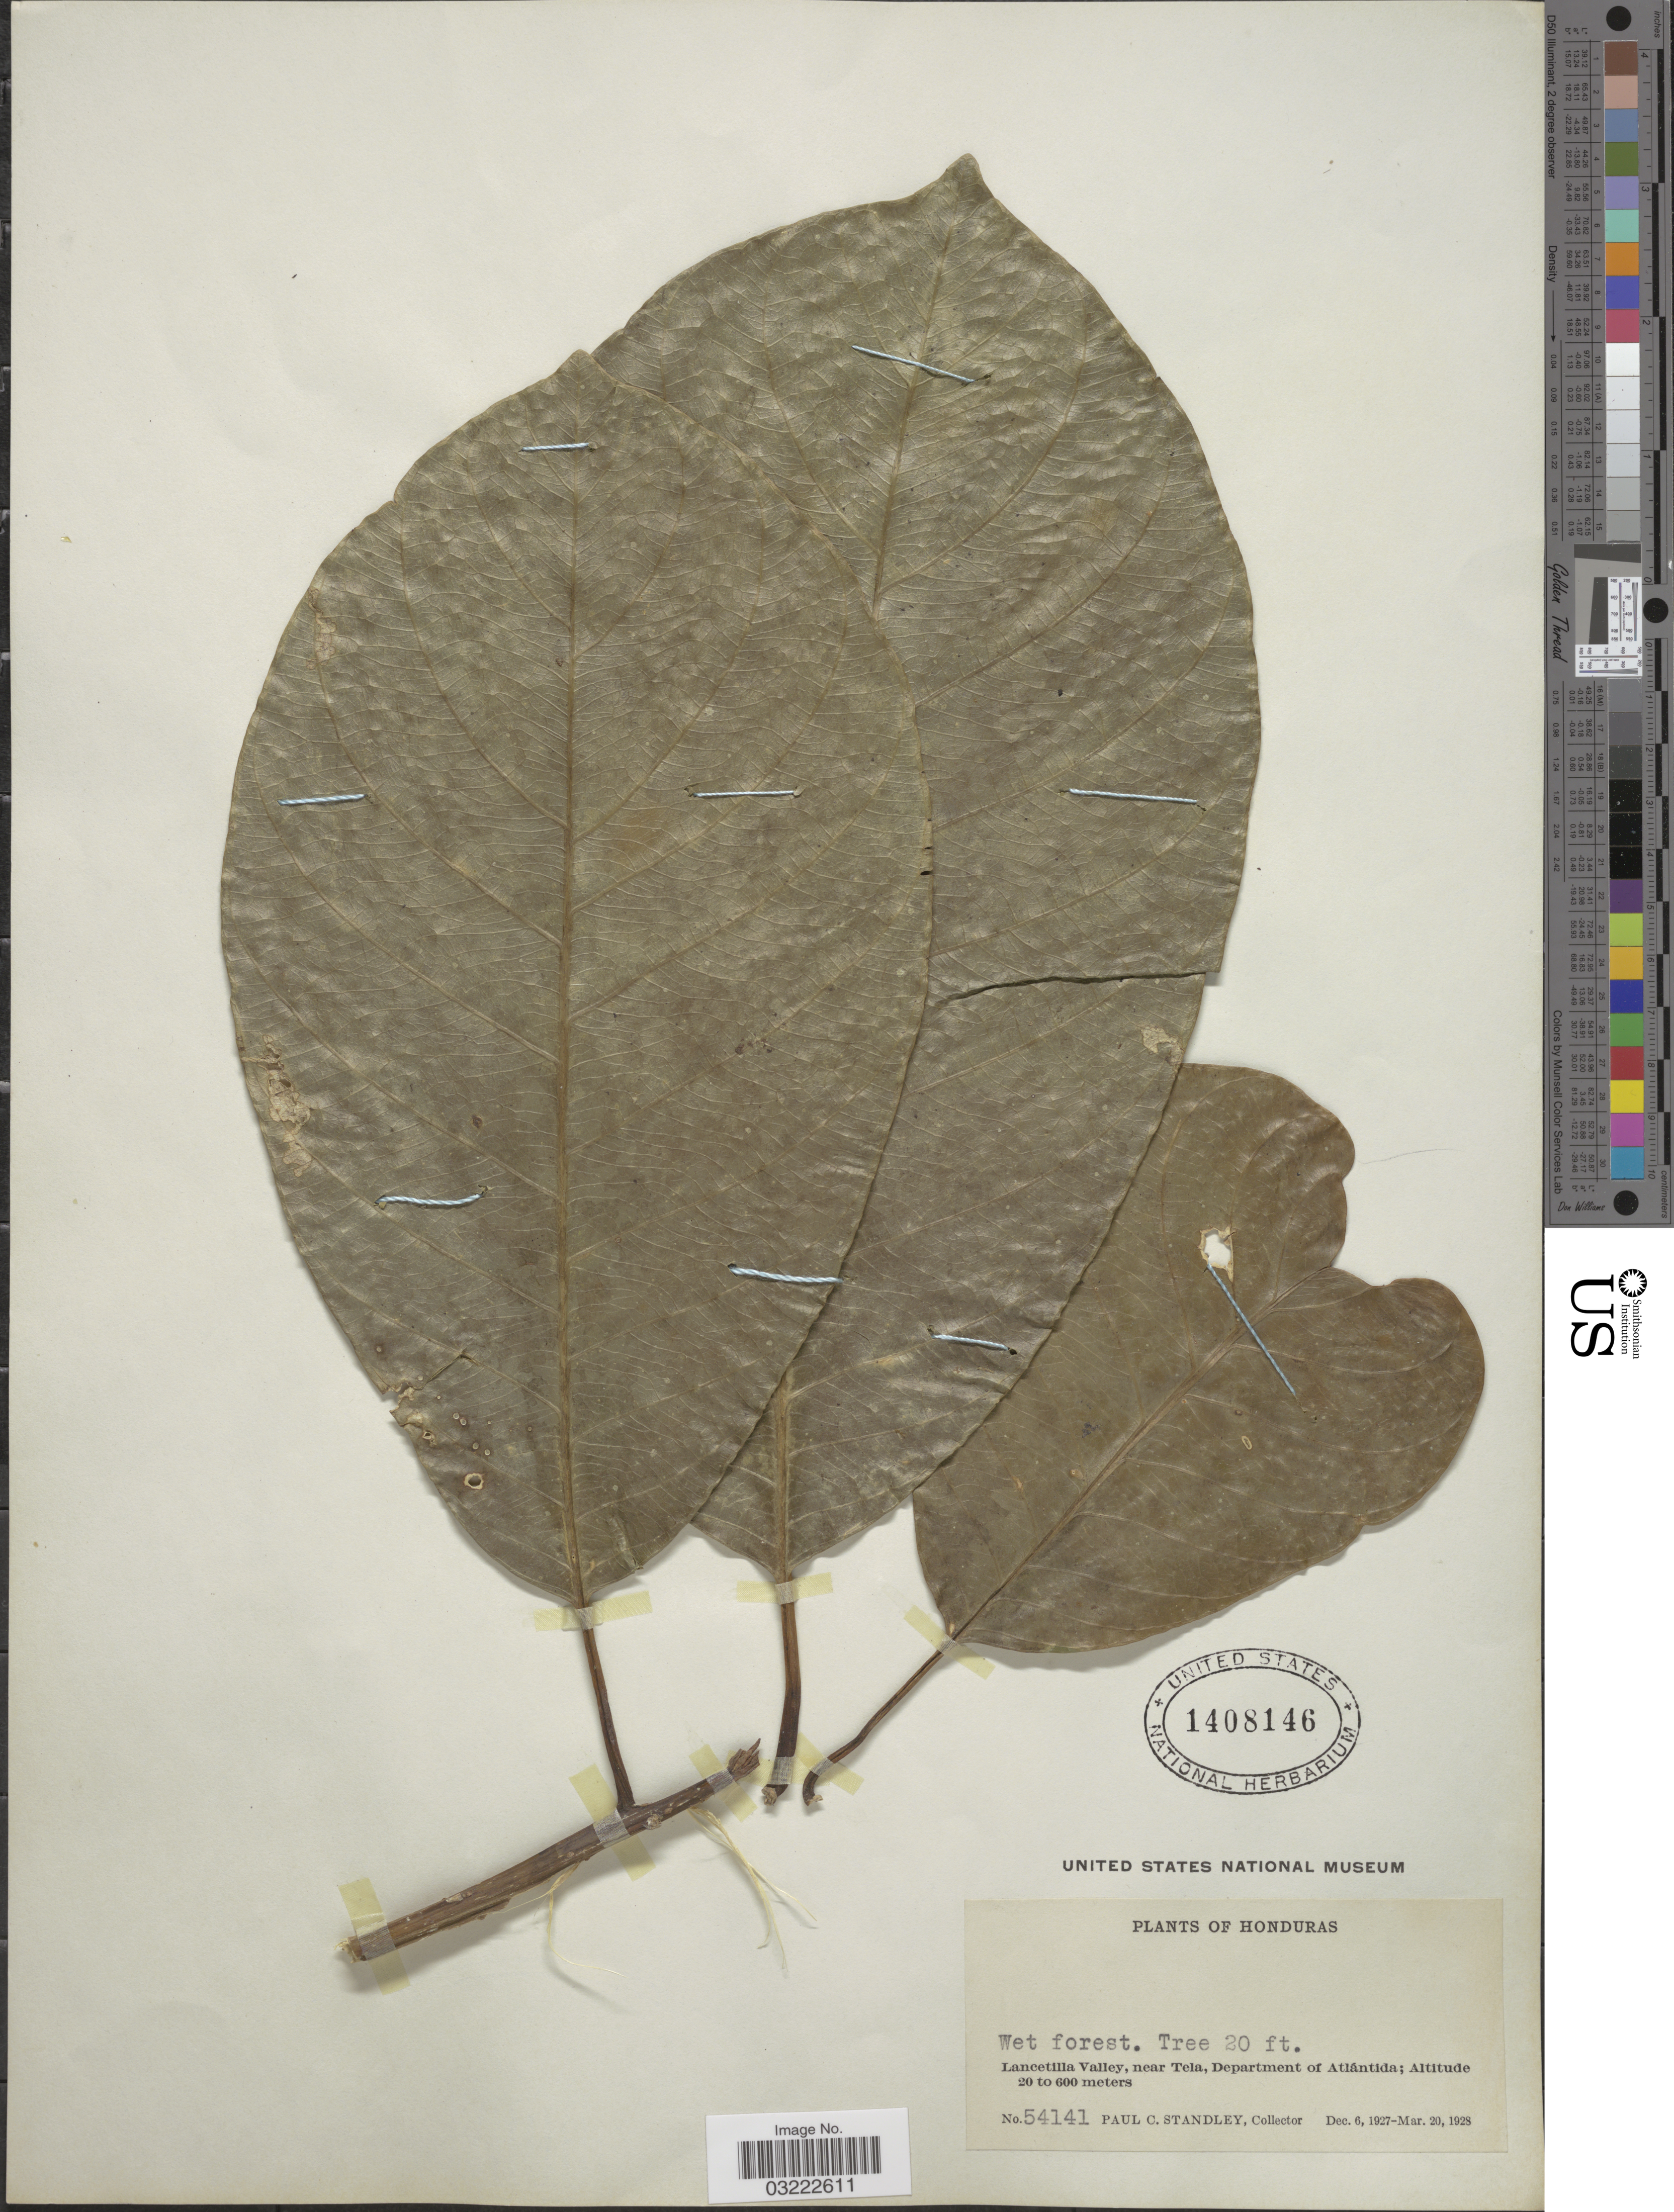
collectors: P. C. Standley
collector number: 54141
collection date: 1927-12-06/1928-03-20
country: Honduras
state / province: Atlántida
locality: Lancetilla Valley, near Tela, Department of Altántida.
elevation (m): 20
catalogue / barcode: US 1408146